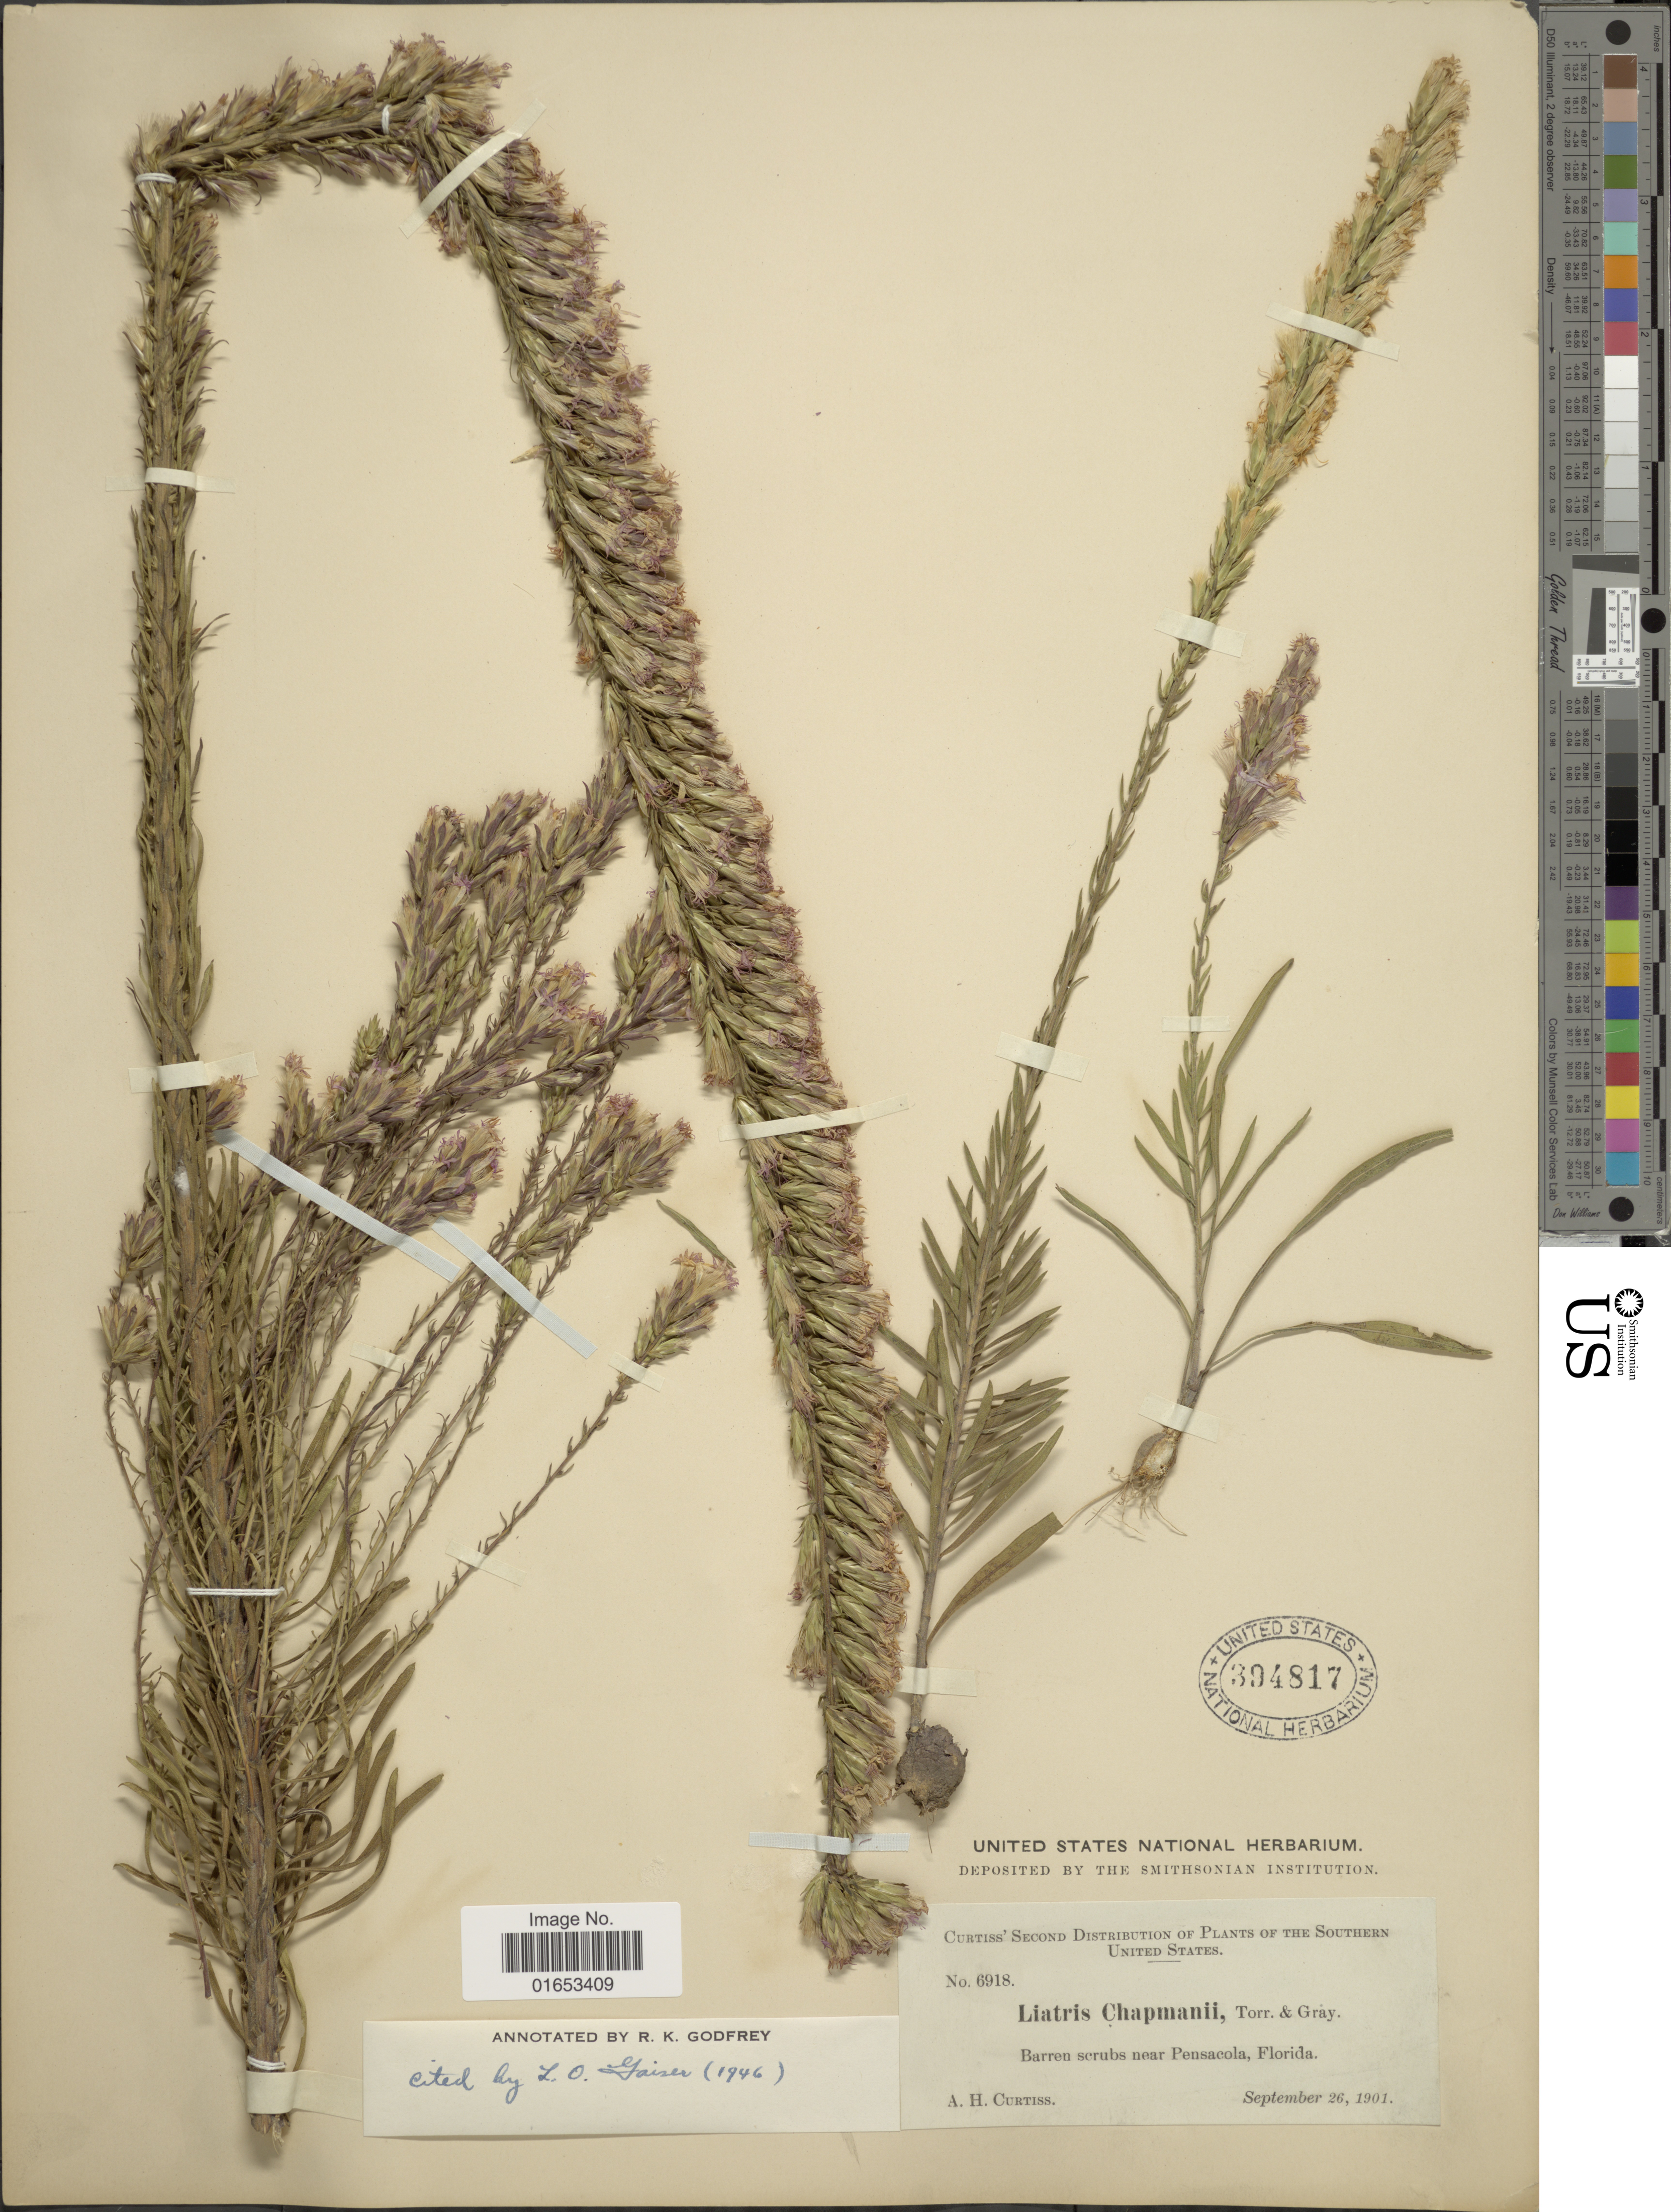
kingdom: Plantae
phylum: Tracheophyta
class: Magnoliopsida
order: Asterales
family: Asteraceae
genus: Liatris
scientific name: Liatris chapmanii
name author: Torr. & A. Gray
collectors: A. Curtis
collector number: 6918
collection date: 1901-09-26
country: United States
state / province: Florida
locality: Barren scrubs near Pensacola, The Southern United States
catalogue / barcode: US 394817